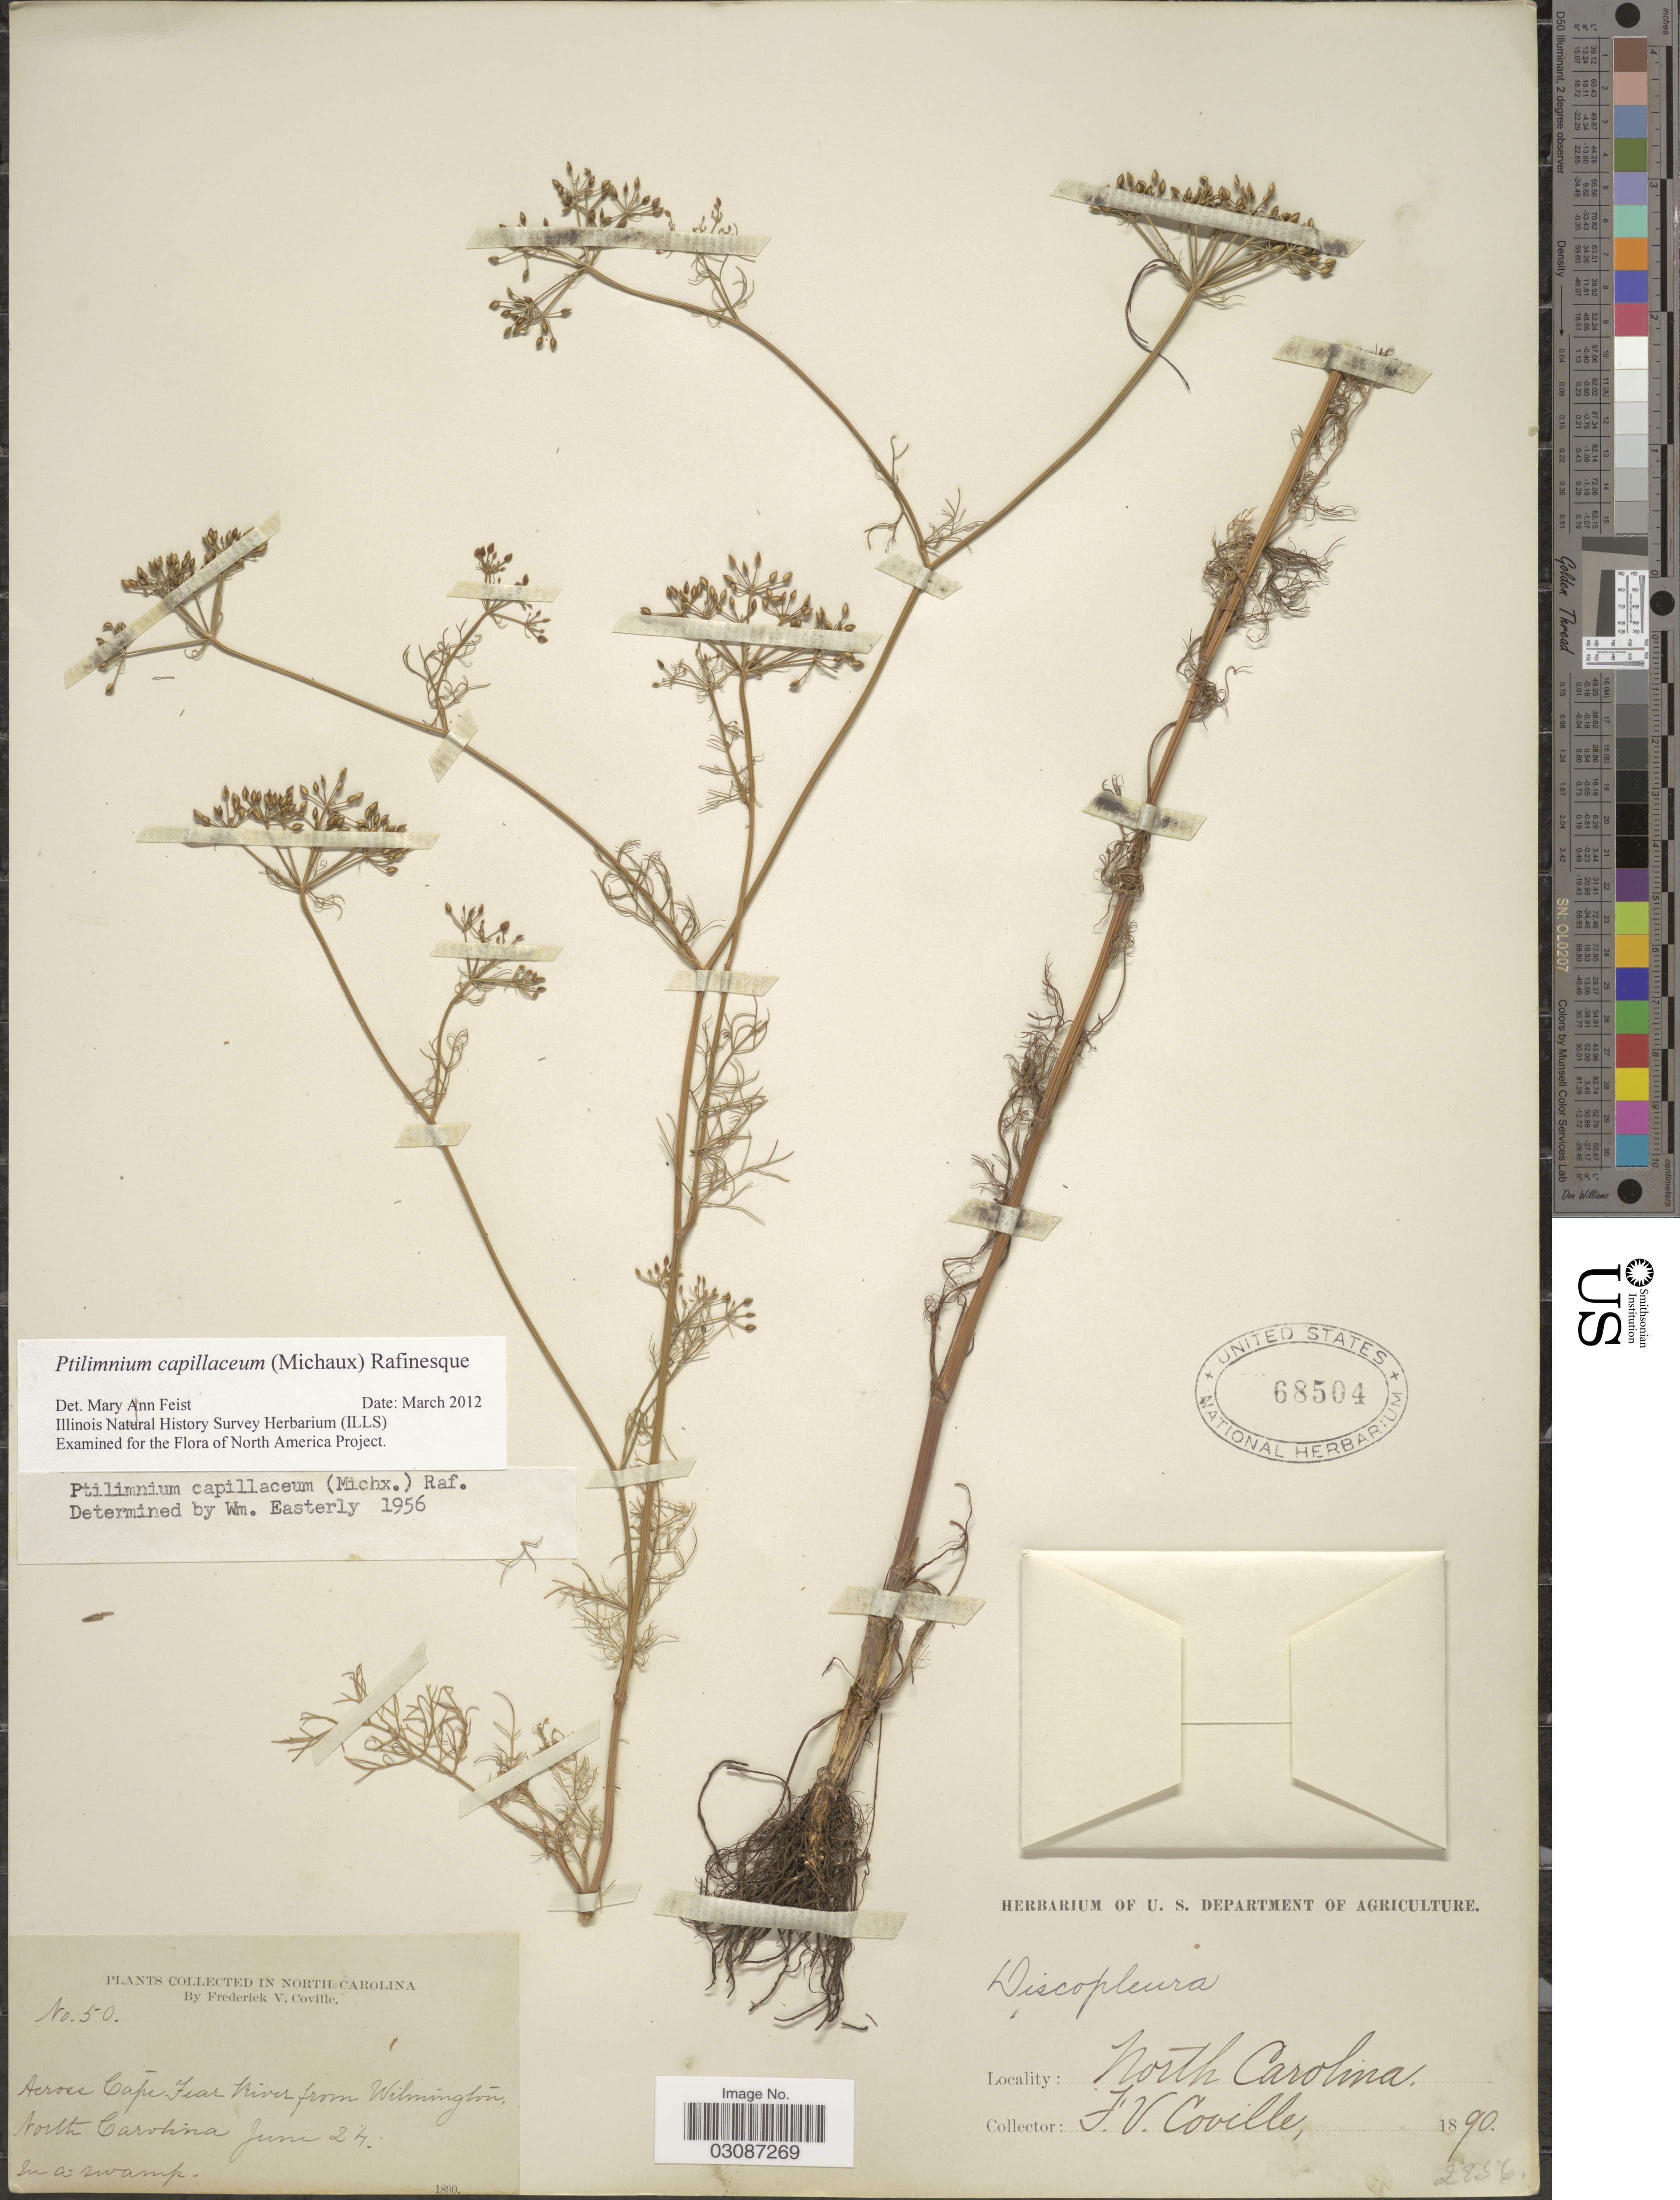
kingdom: Plantae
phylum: Tracheophyta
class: Magnoliopsida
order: Apiales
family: Apiaceae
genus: Ptilimnium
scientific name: Ptilimnium capillaceum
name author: (Michx.) Raf.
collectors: F. V. Coville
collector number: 50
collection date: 1890-06-24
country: United States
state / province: North Carolina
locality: Across Cape Fear River from Wilmington.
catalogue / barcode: US 68504